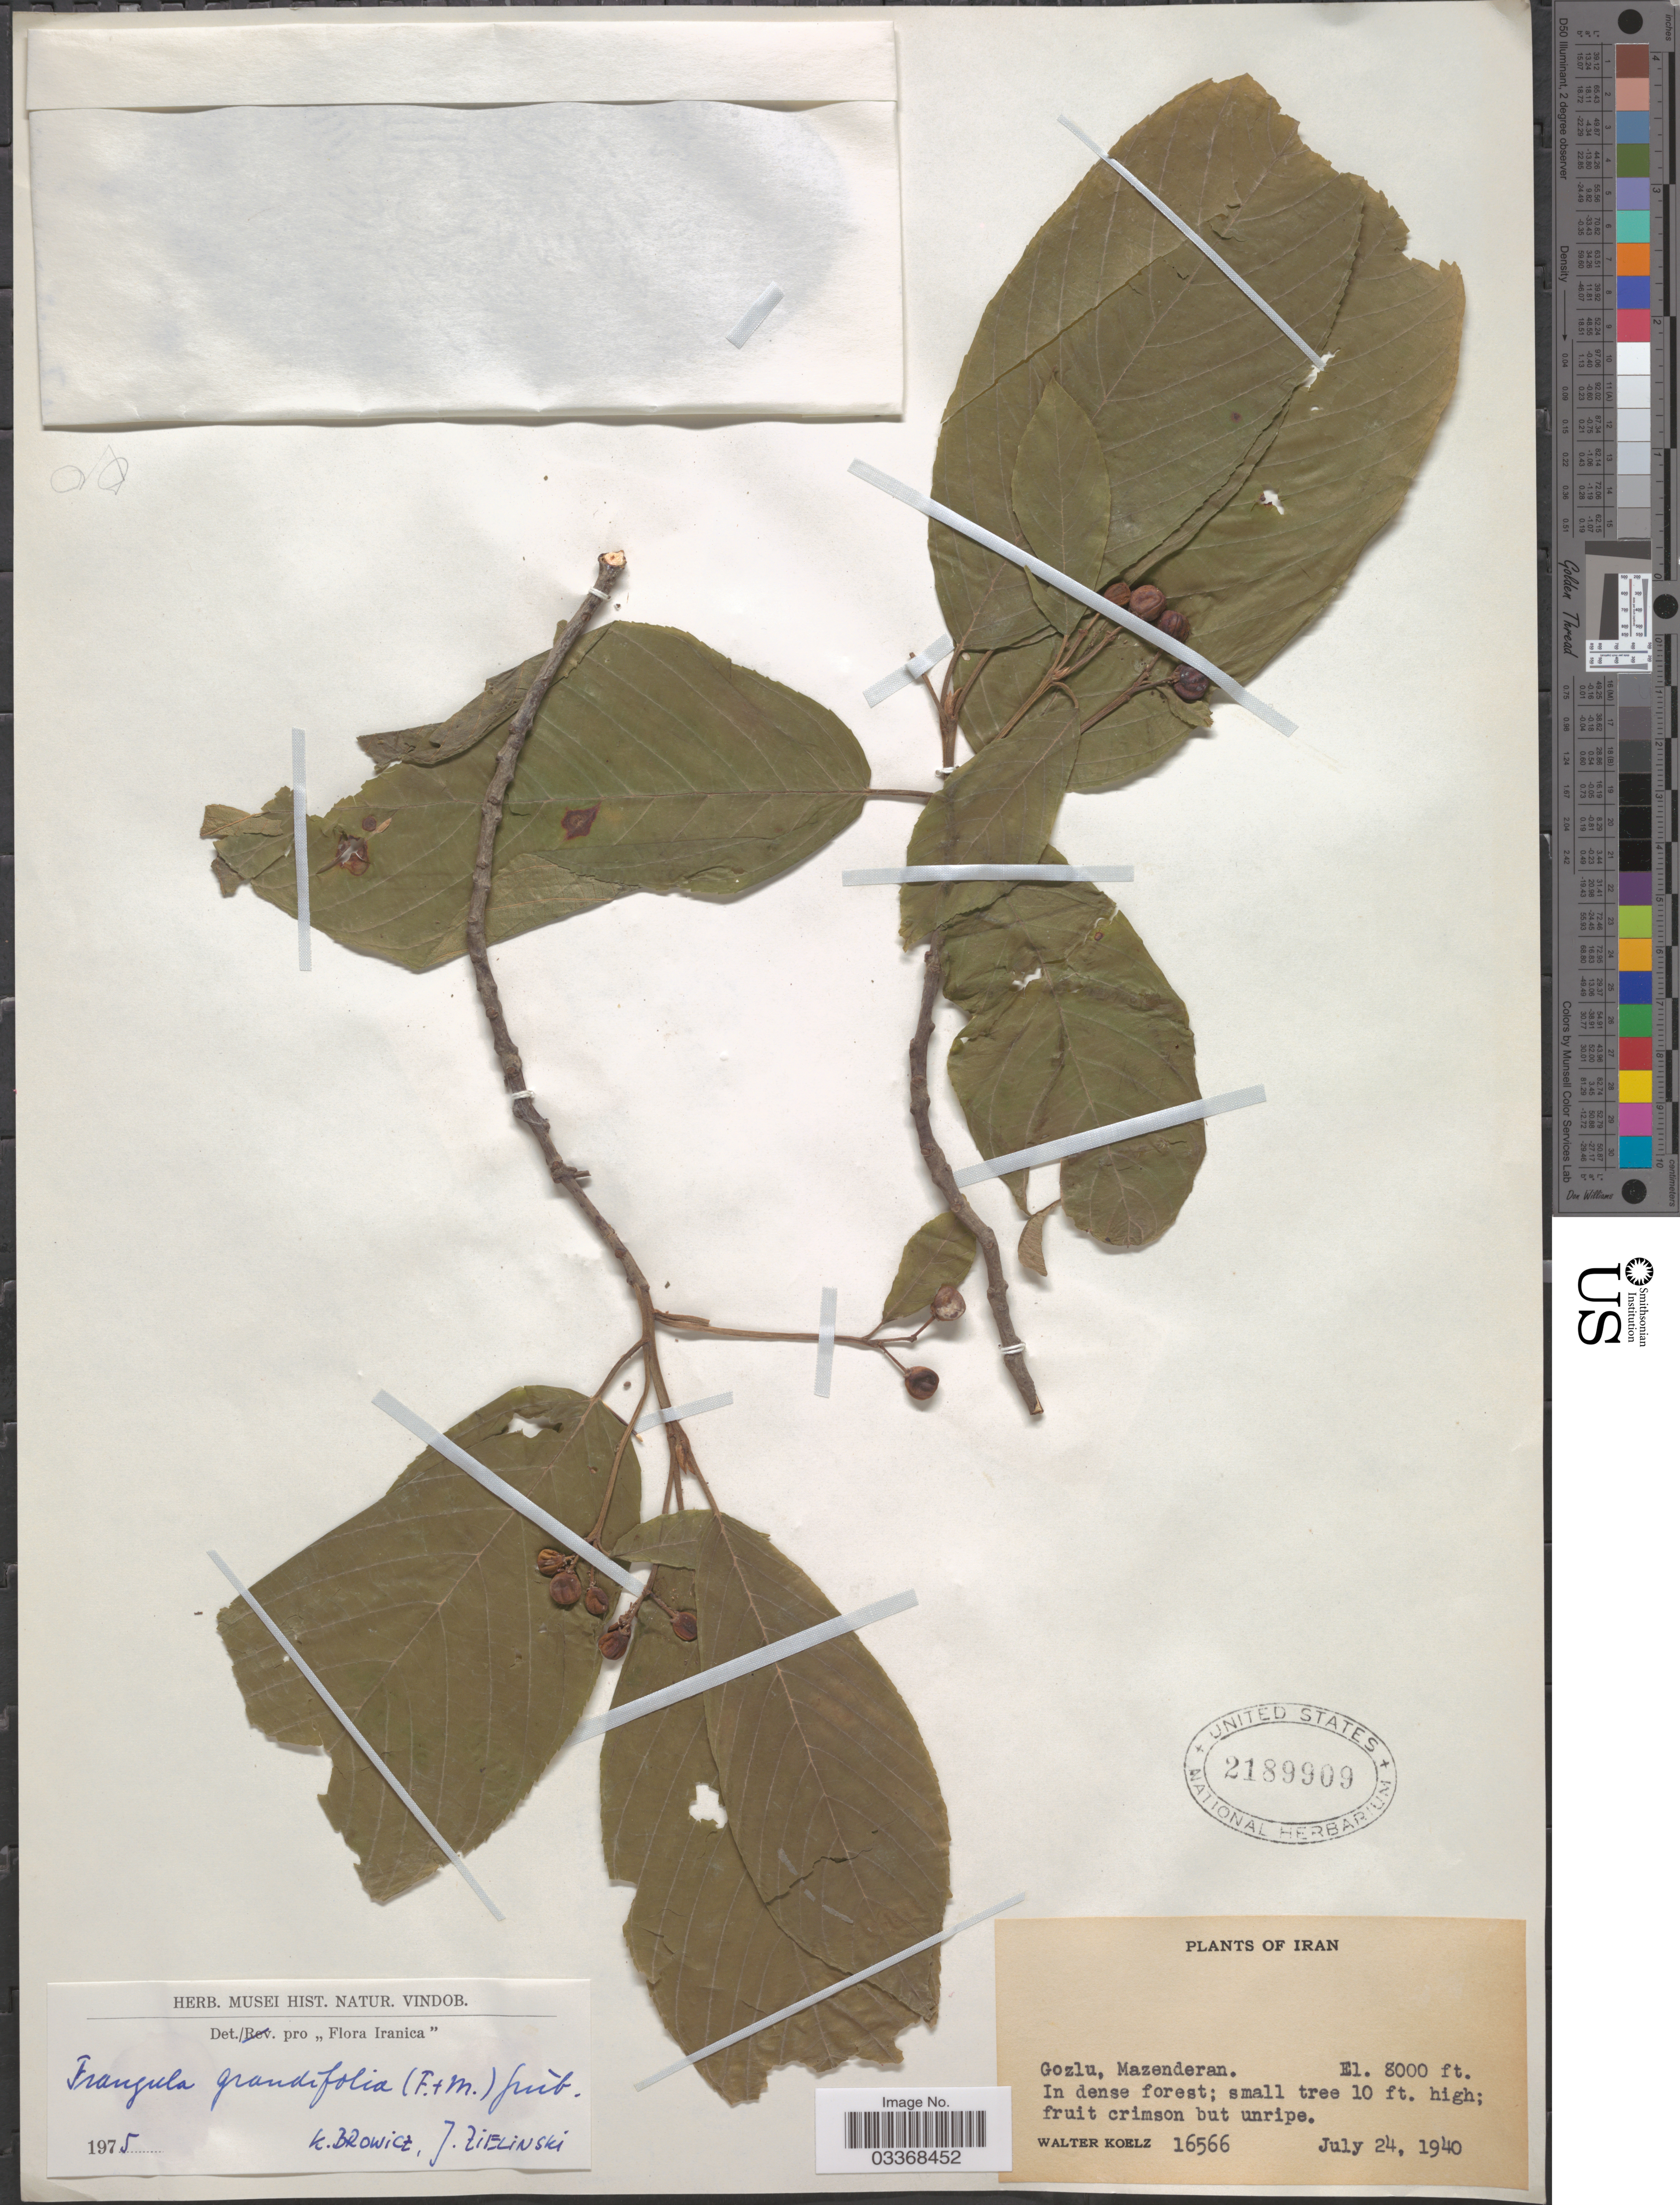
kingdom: Plantae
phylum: Tracheophyta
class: Magnoliopsida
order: Rosales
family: Rhamnaceae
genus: Frangula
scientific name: Frangula grandifolia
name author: (Fisch. & C.A. Mey. ex Ledeb.) Grubov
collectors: W. N. Koelz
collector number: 16566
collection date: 1940-07-24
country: Iran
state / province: Mazandaran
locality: Gozlu, Mazenderan.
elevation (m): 2438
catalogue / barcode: US 2189909